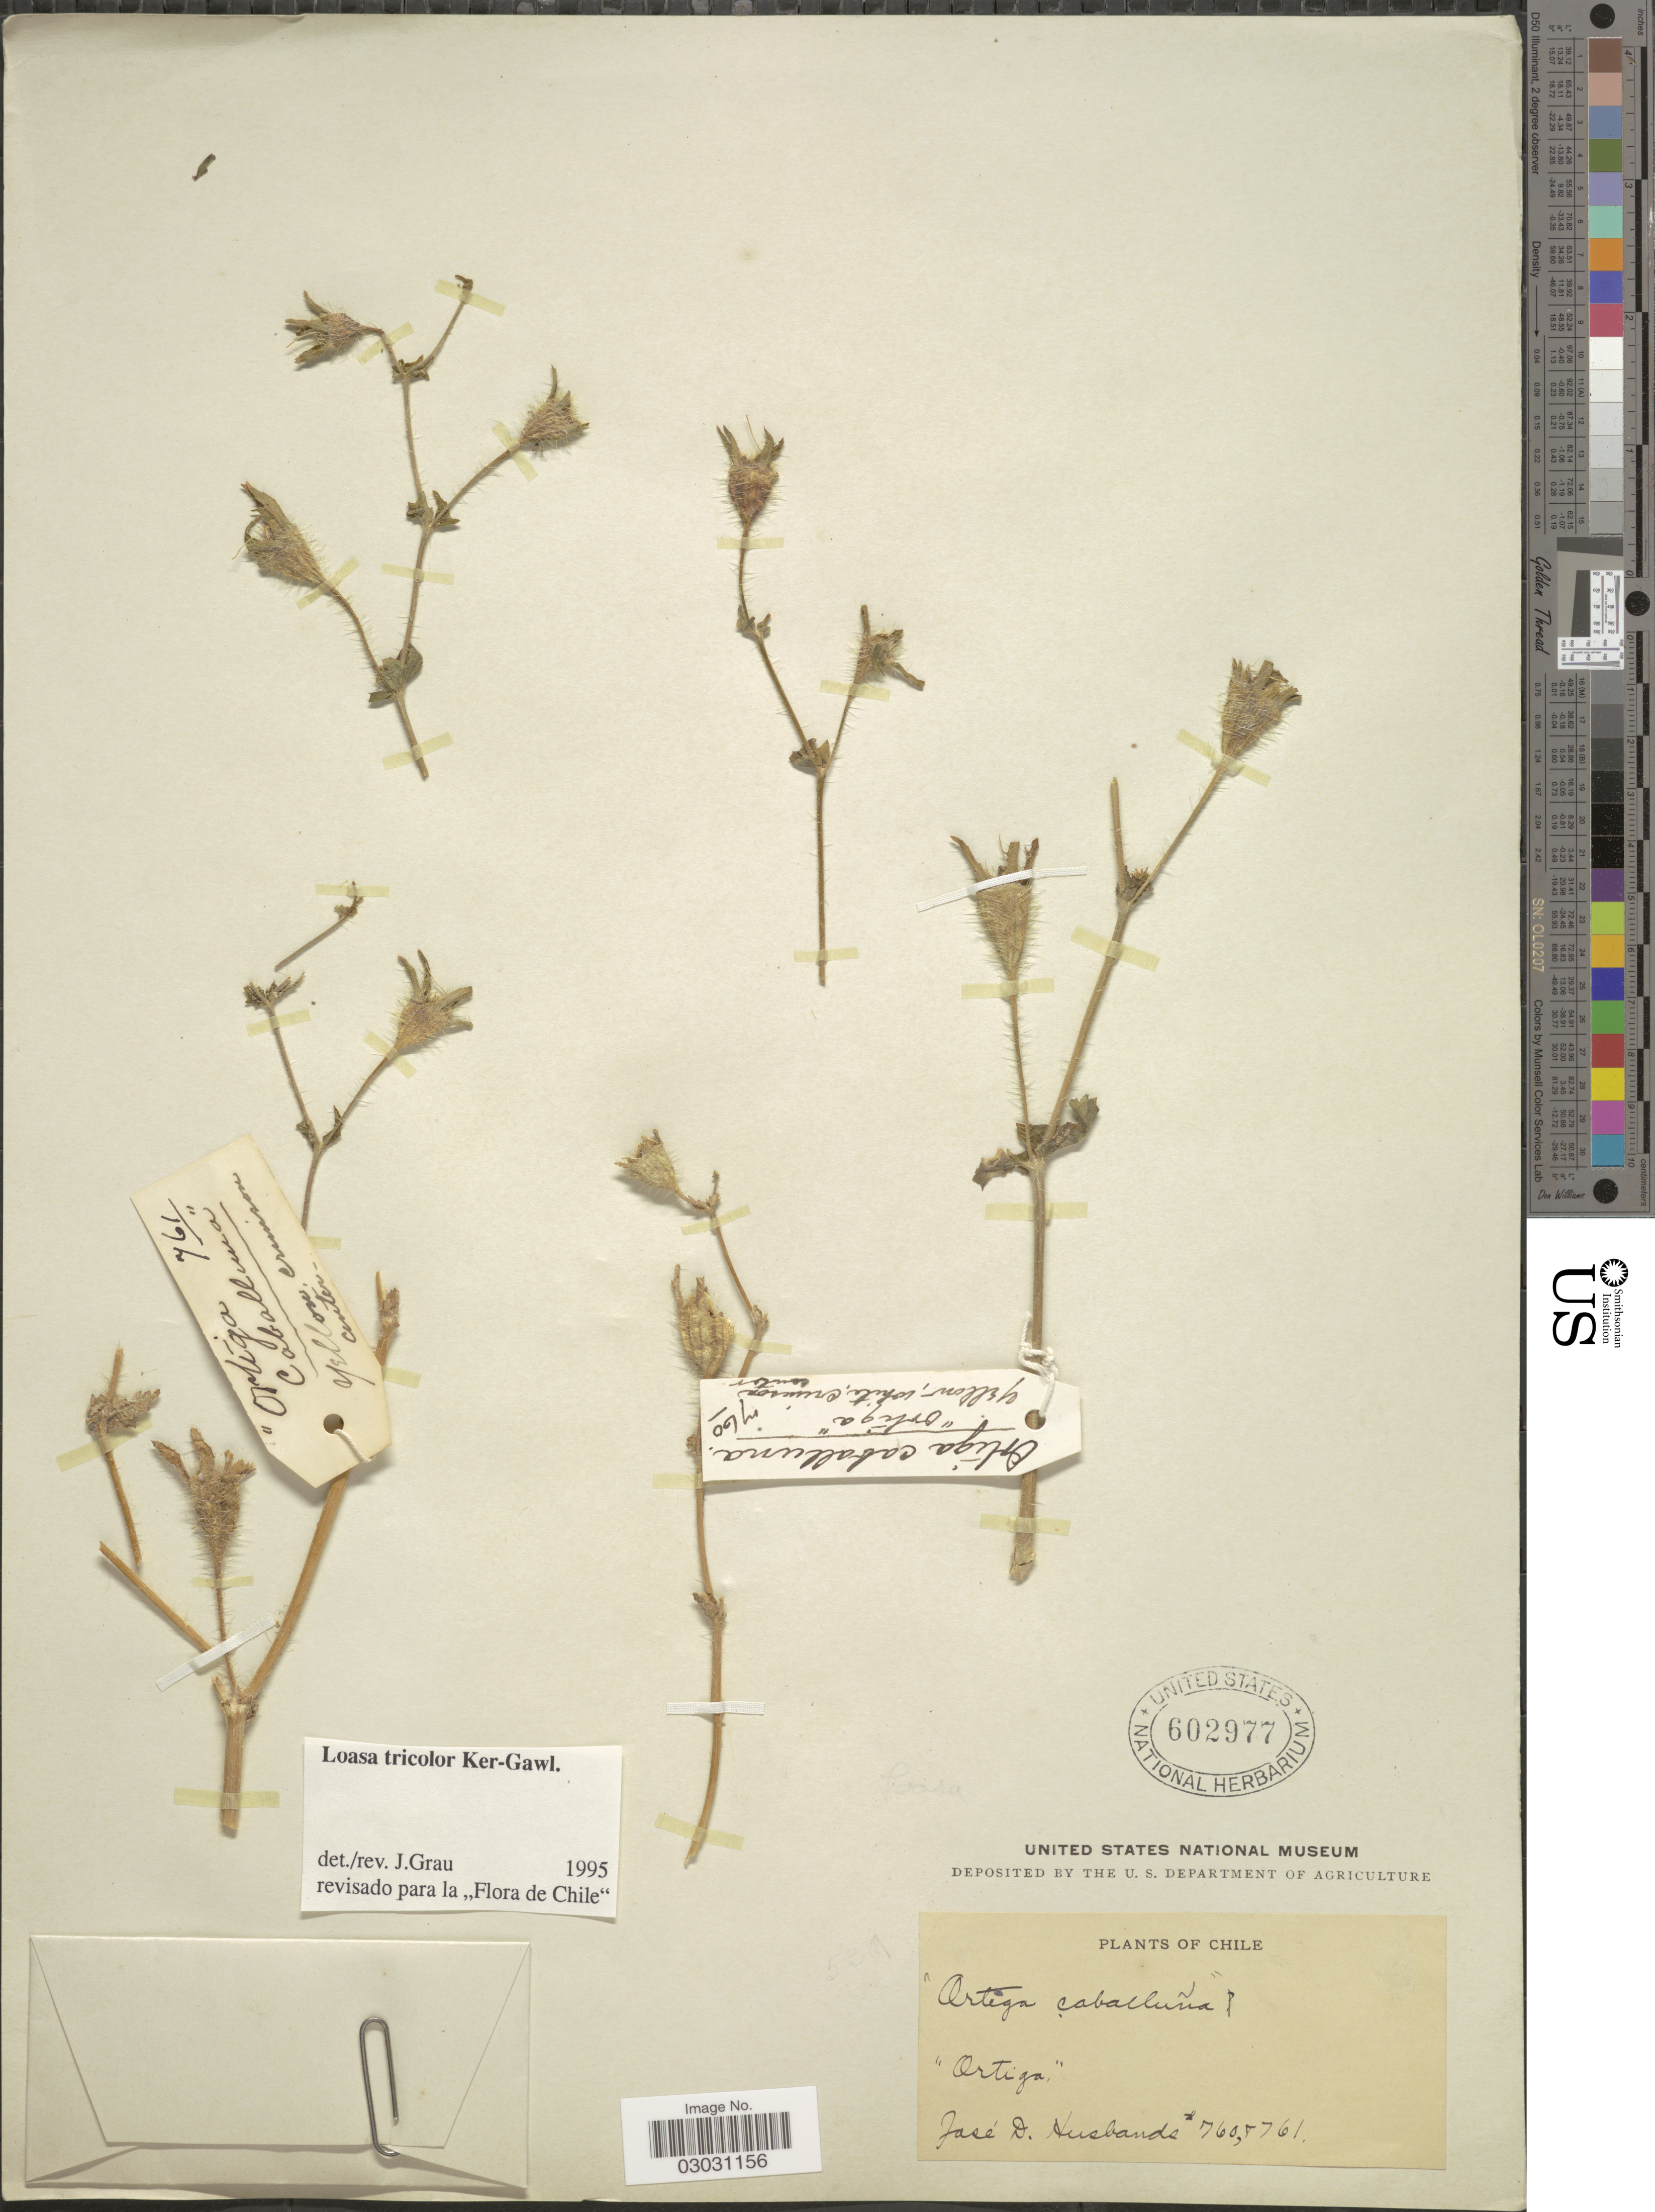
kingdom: Plantae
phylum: Tracheophyta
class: Magnoliopsida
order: Cornales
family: Loasaceae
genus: Loasa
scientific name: Loasa tricolor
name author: Ker Gawl.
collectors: J. Husbands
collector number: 760/761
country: Chile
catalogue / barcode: US 602977